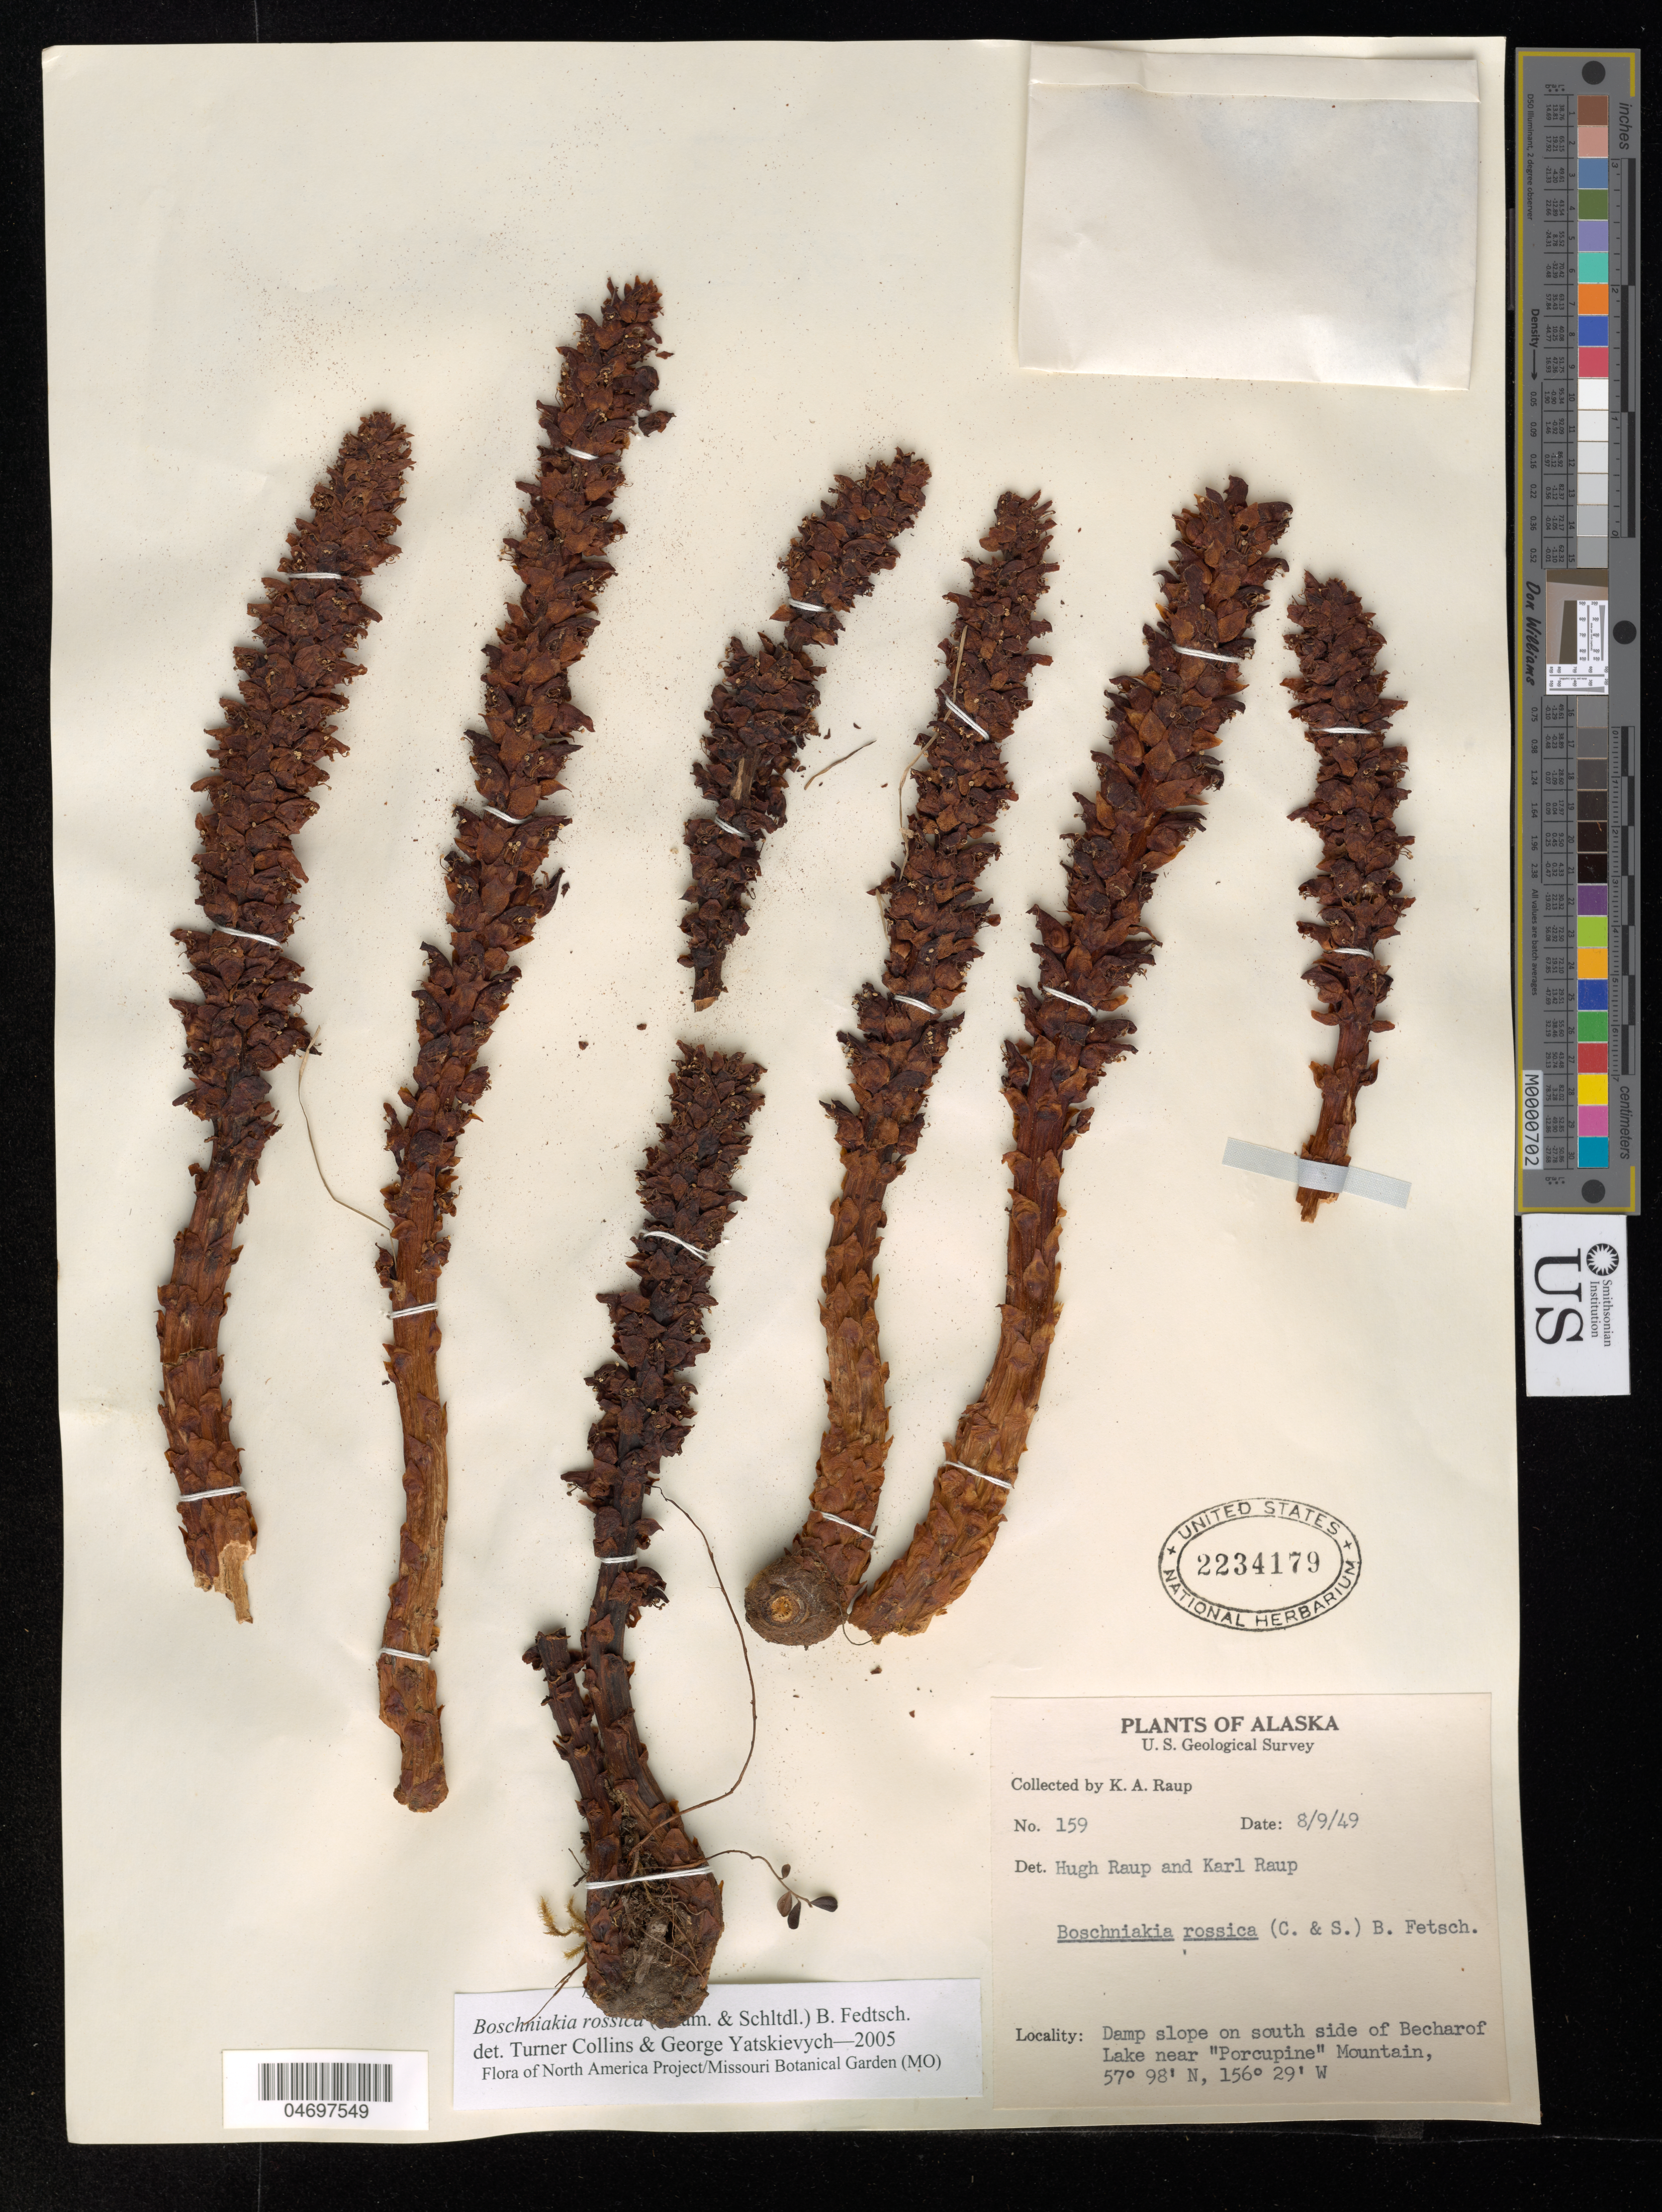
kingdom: Plantae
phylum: Tracheophyta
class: Magnoliopsida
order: Lamiales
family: Orobanchaceae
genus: Boschniakia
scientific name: Boschniakia rossica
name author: (Cham. & Schltdl.) B. Fedtsch.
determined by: Collins, L. T.; Yatskievych, G. A.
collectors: K. Raup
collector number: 159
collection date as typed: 8/9/49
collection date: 1949-08-09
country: United States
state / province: Alaska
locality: S side of Becharof Lake near "Porcupine" Mountain.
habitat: Damp slope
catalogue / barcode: US 2234179